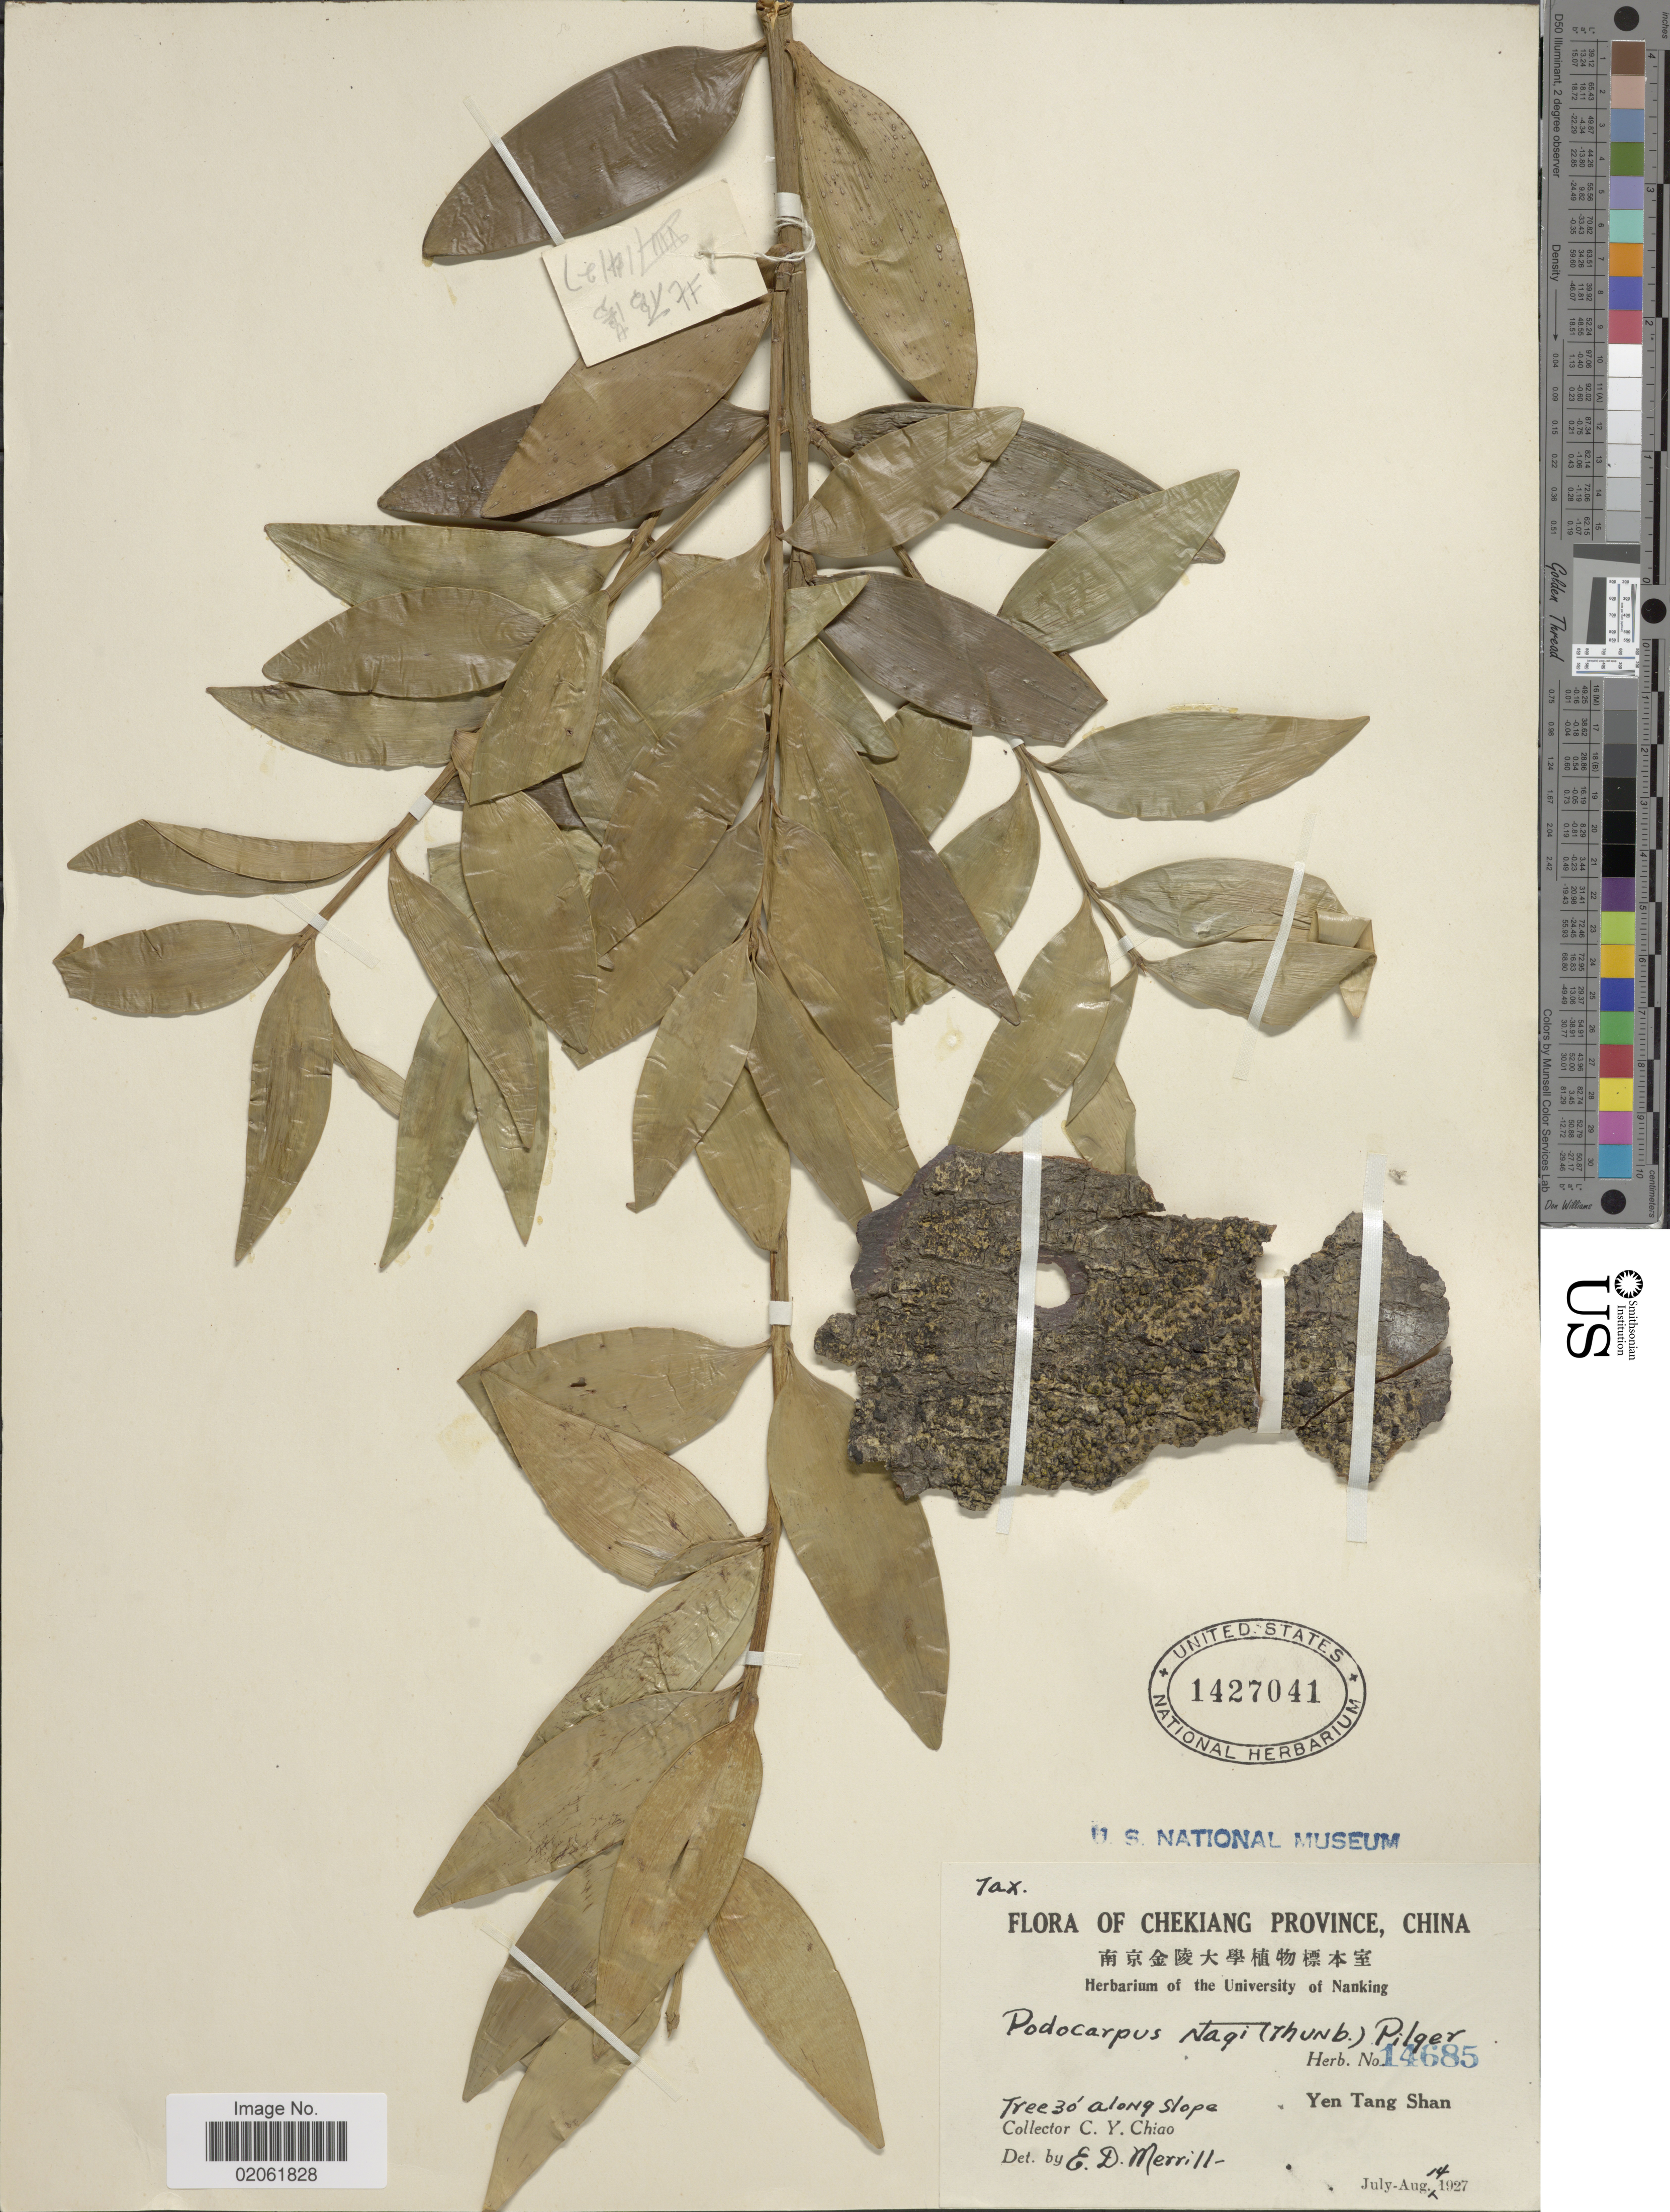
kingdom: Plantae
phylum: Tracheophyta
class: Pinopsida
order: Pinales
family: Podocarpaceae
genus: Podocarpus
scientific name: Podocarpus nagi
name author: (Thunb.) Pilg.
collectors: C. Y. Chiao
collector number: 14685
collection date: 1927-07-14/1927-08-17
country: China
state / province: Zhejiang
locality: Chekiang Province, China. Yen Tang Shan.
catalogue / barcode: US 1427041